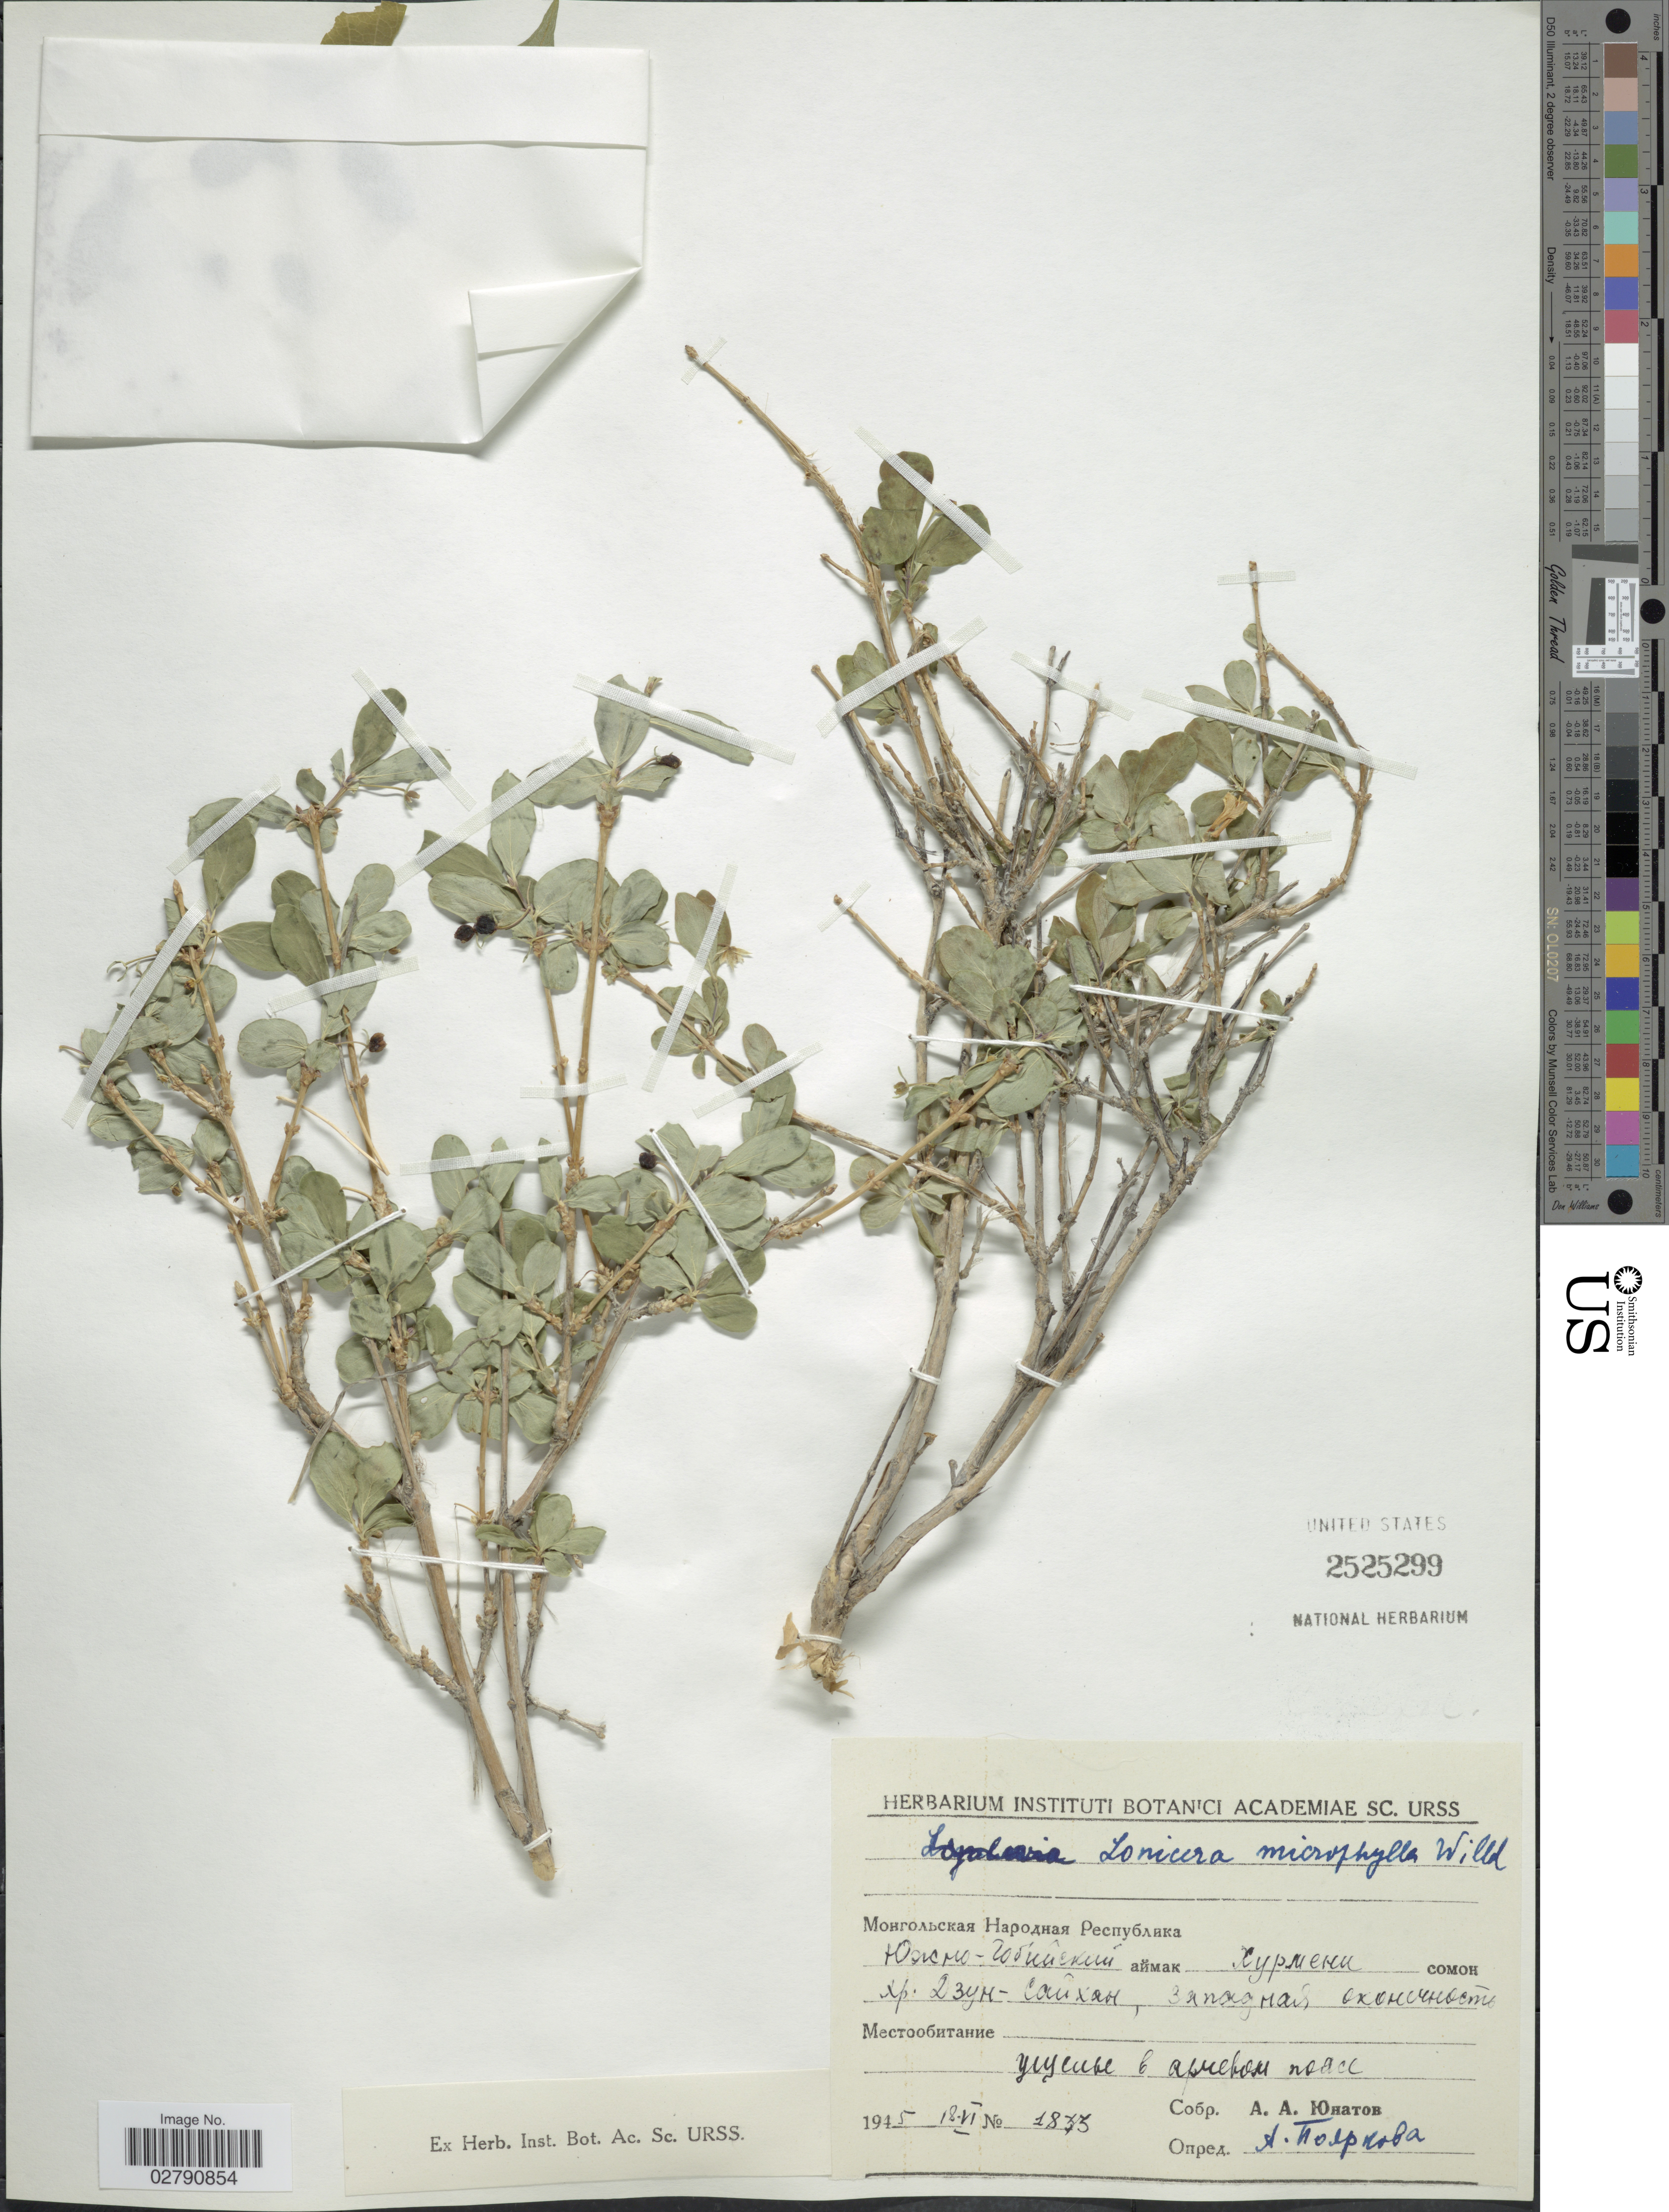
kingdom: Plantae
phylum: Tracheophyta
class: Magnoliopsida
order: Dipsacales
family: Caprifoliaceae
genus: Lonicera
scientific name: Lonicera microphylla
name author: Willd. ex Schult.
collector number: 1833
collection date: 1945-06-18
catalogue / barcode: US 2525299